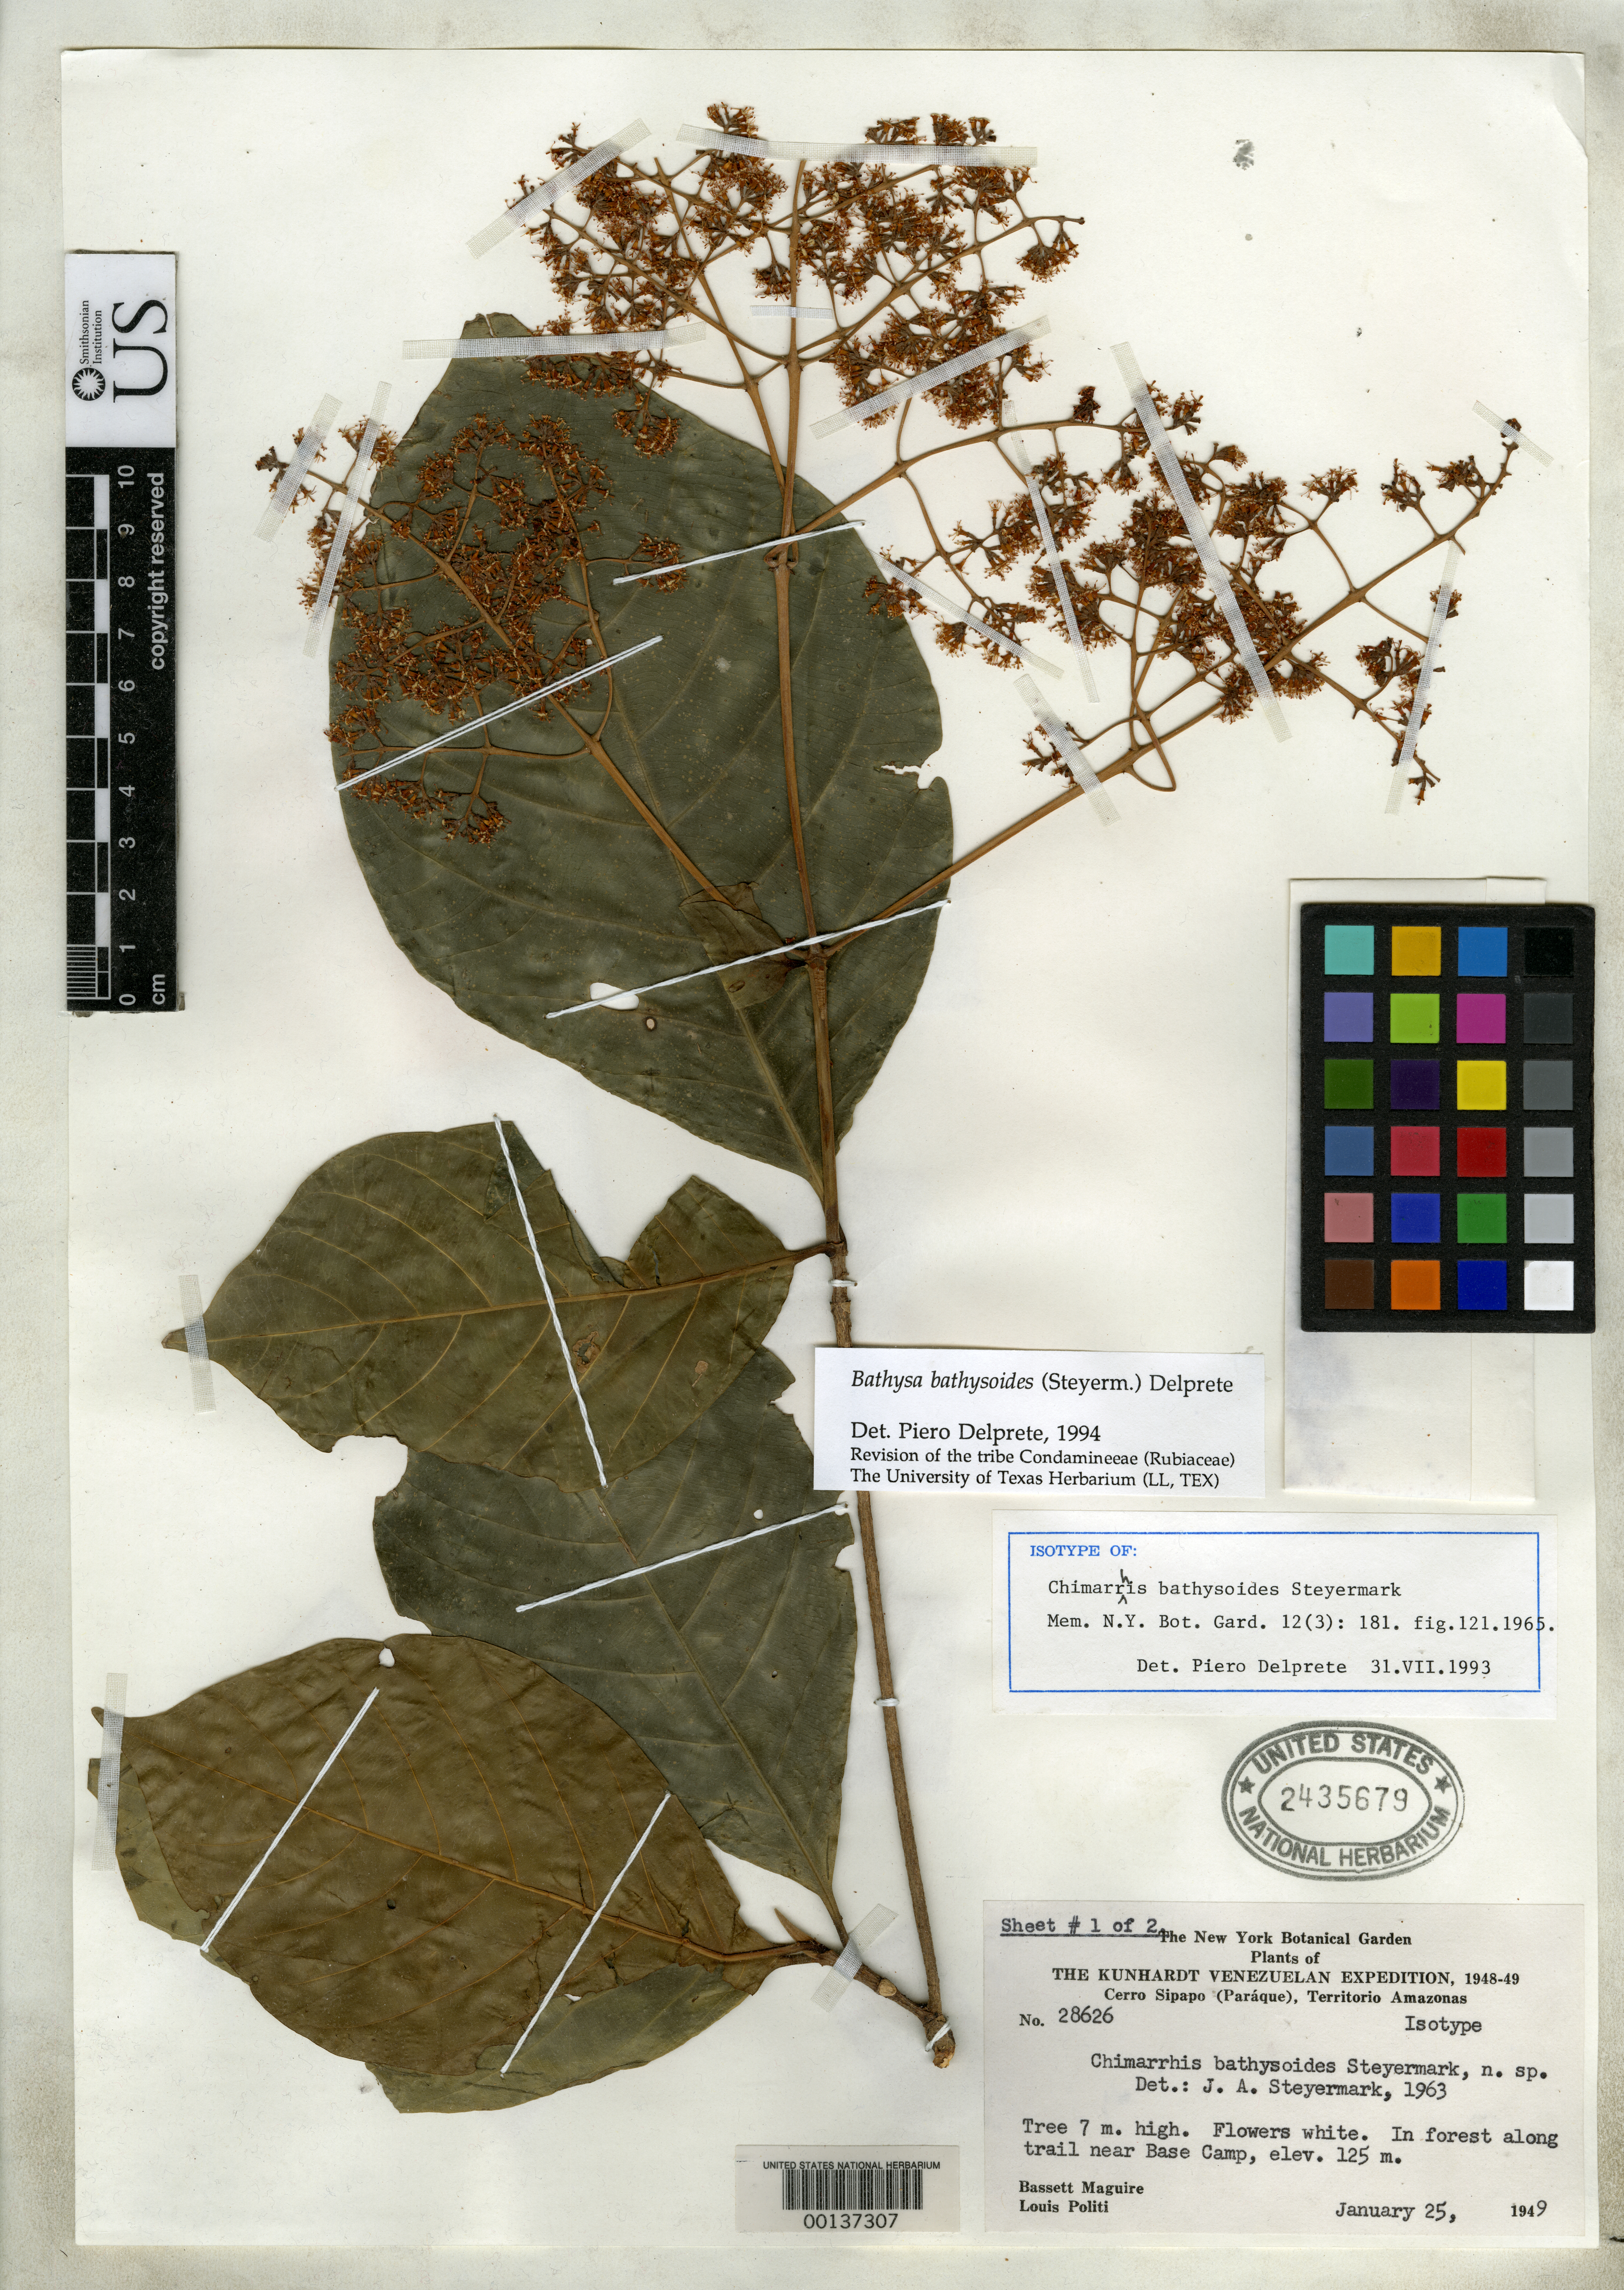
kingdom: Plantae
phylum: Tracheophyta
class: Magnoliopsida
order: Gentianales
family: Rubiaceae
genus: Chimarrhis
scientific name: Chimarrhis bathysoides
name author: Steyerm.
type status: Isotype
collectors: B. Maguire & L. Politi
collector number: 28626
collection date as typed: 25 Jan 1949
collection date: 1949-01-25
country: Venezuela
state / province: Amazonas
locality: Cerro Sipapo Paraque.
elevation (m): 125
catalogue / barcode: US 2435679